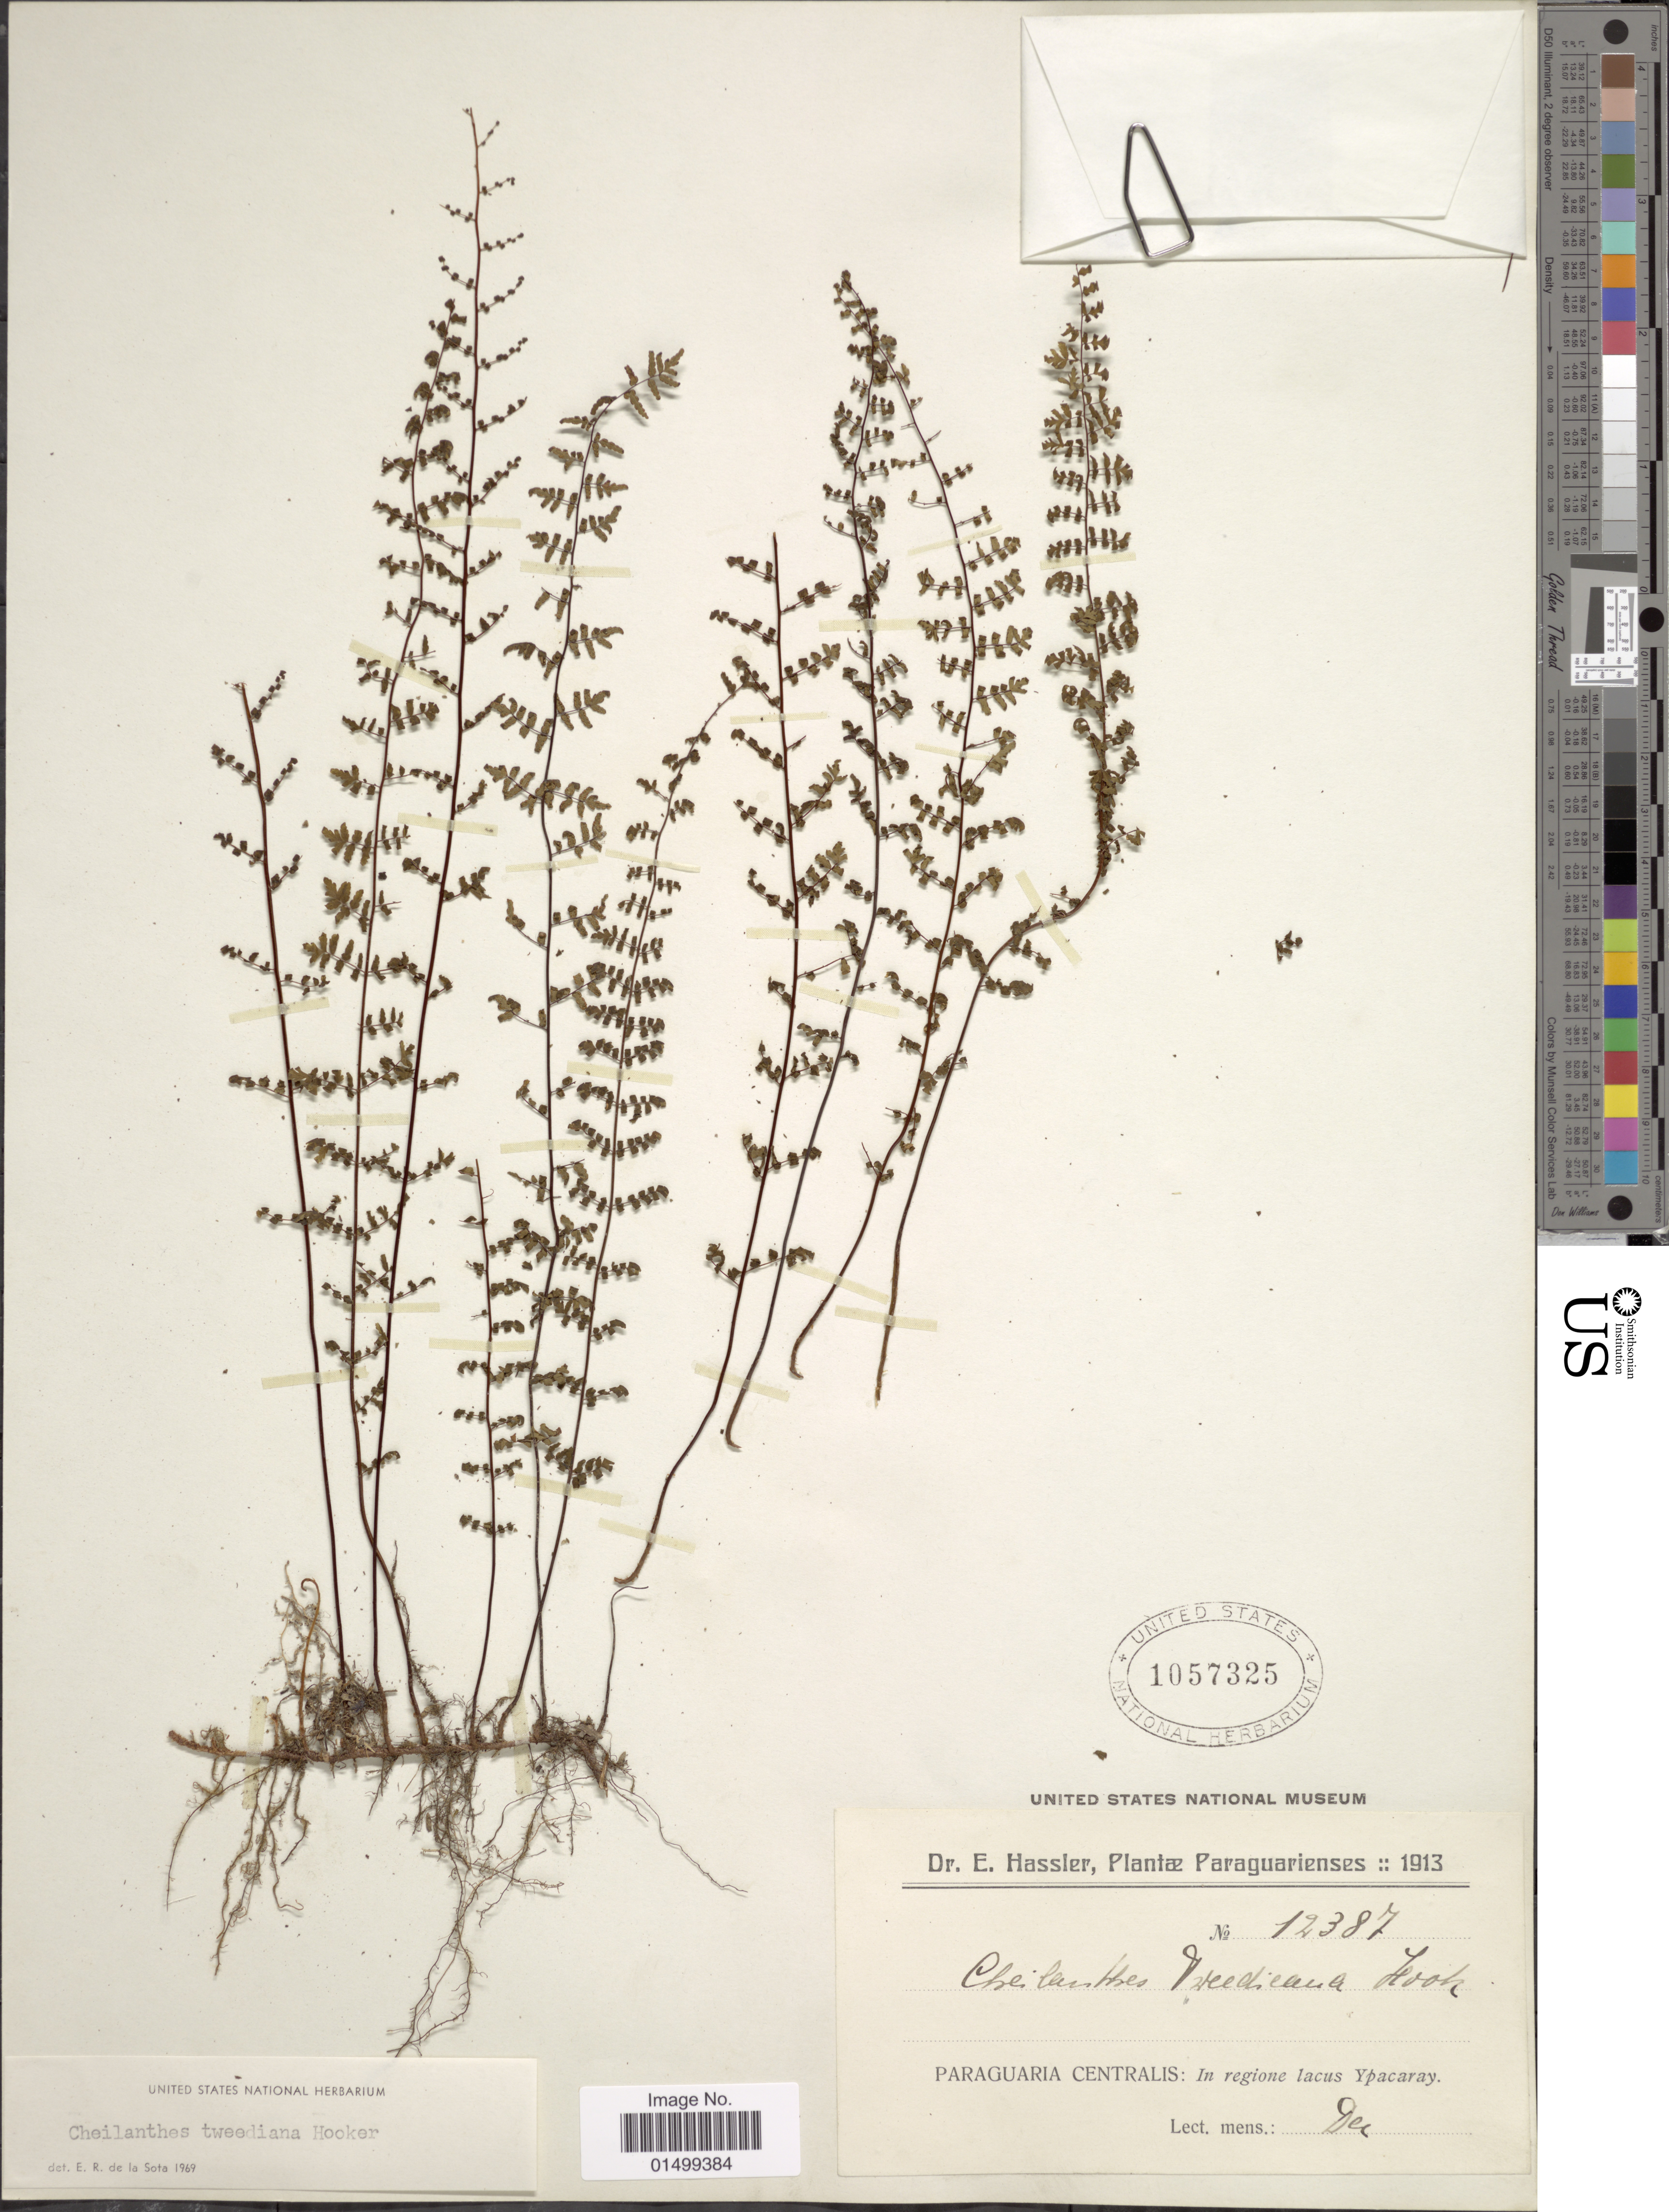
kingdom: Plantae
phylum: Tracheophyta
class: Polypodiopsida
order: Polypodiales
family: Pteridaceae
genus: Cheilanthes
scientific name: Cheilanthes tweediana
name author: Hook.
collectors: E. Hassler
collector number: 12387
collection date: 1913-12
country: Paraguay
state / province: Central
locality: In regione lacus Ypacaray.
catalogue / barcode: US 1057325